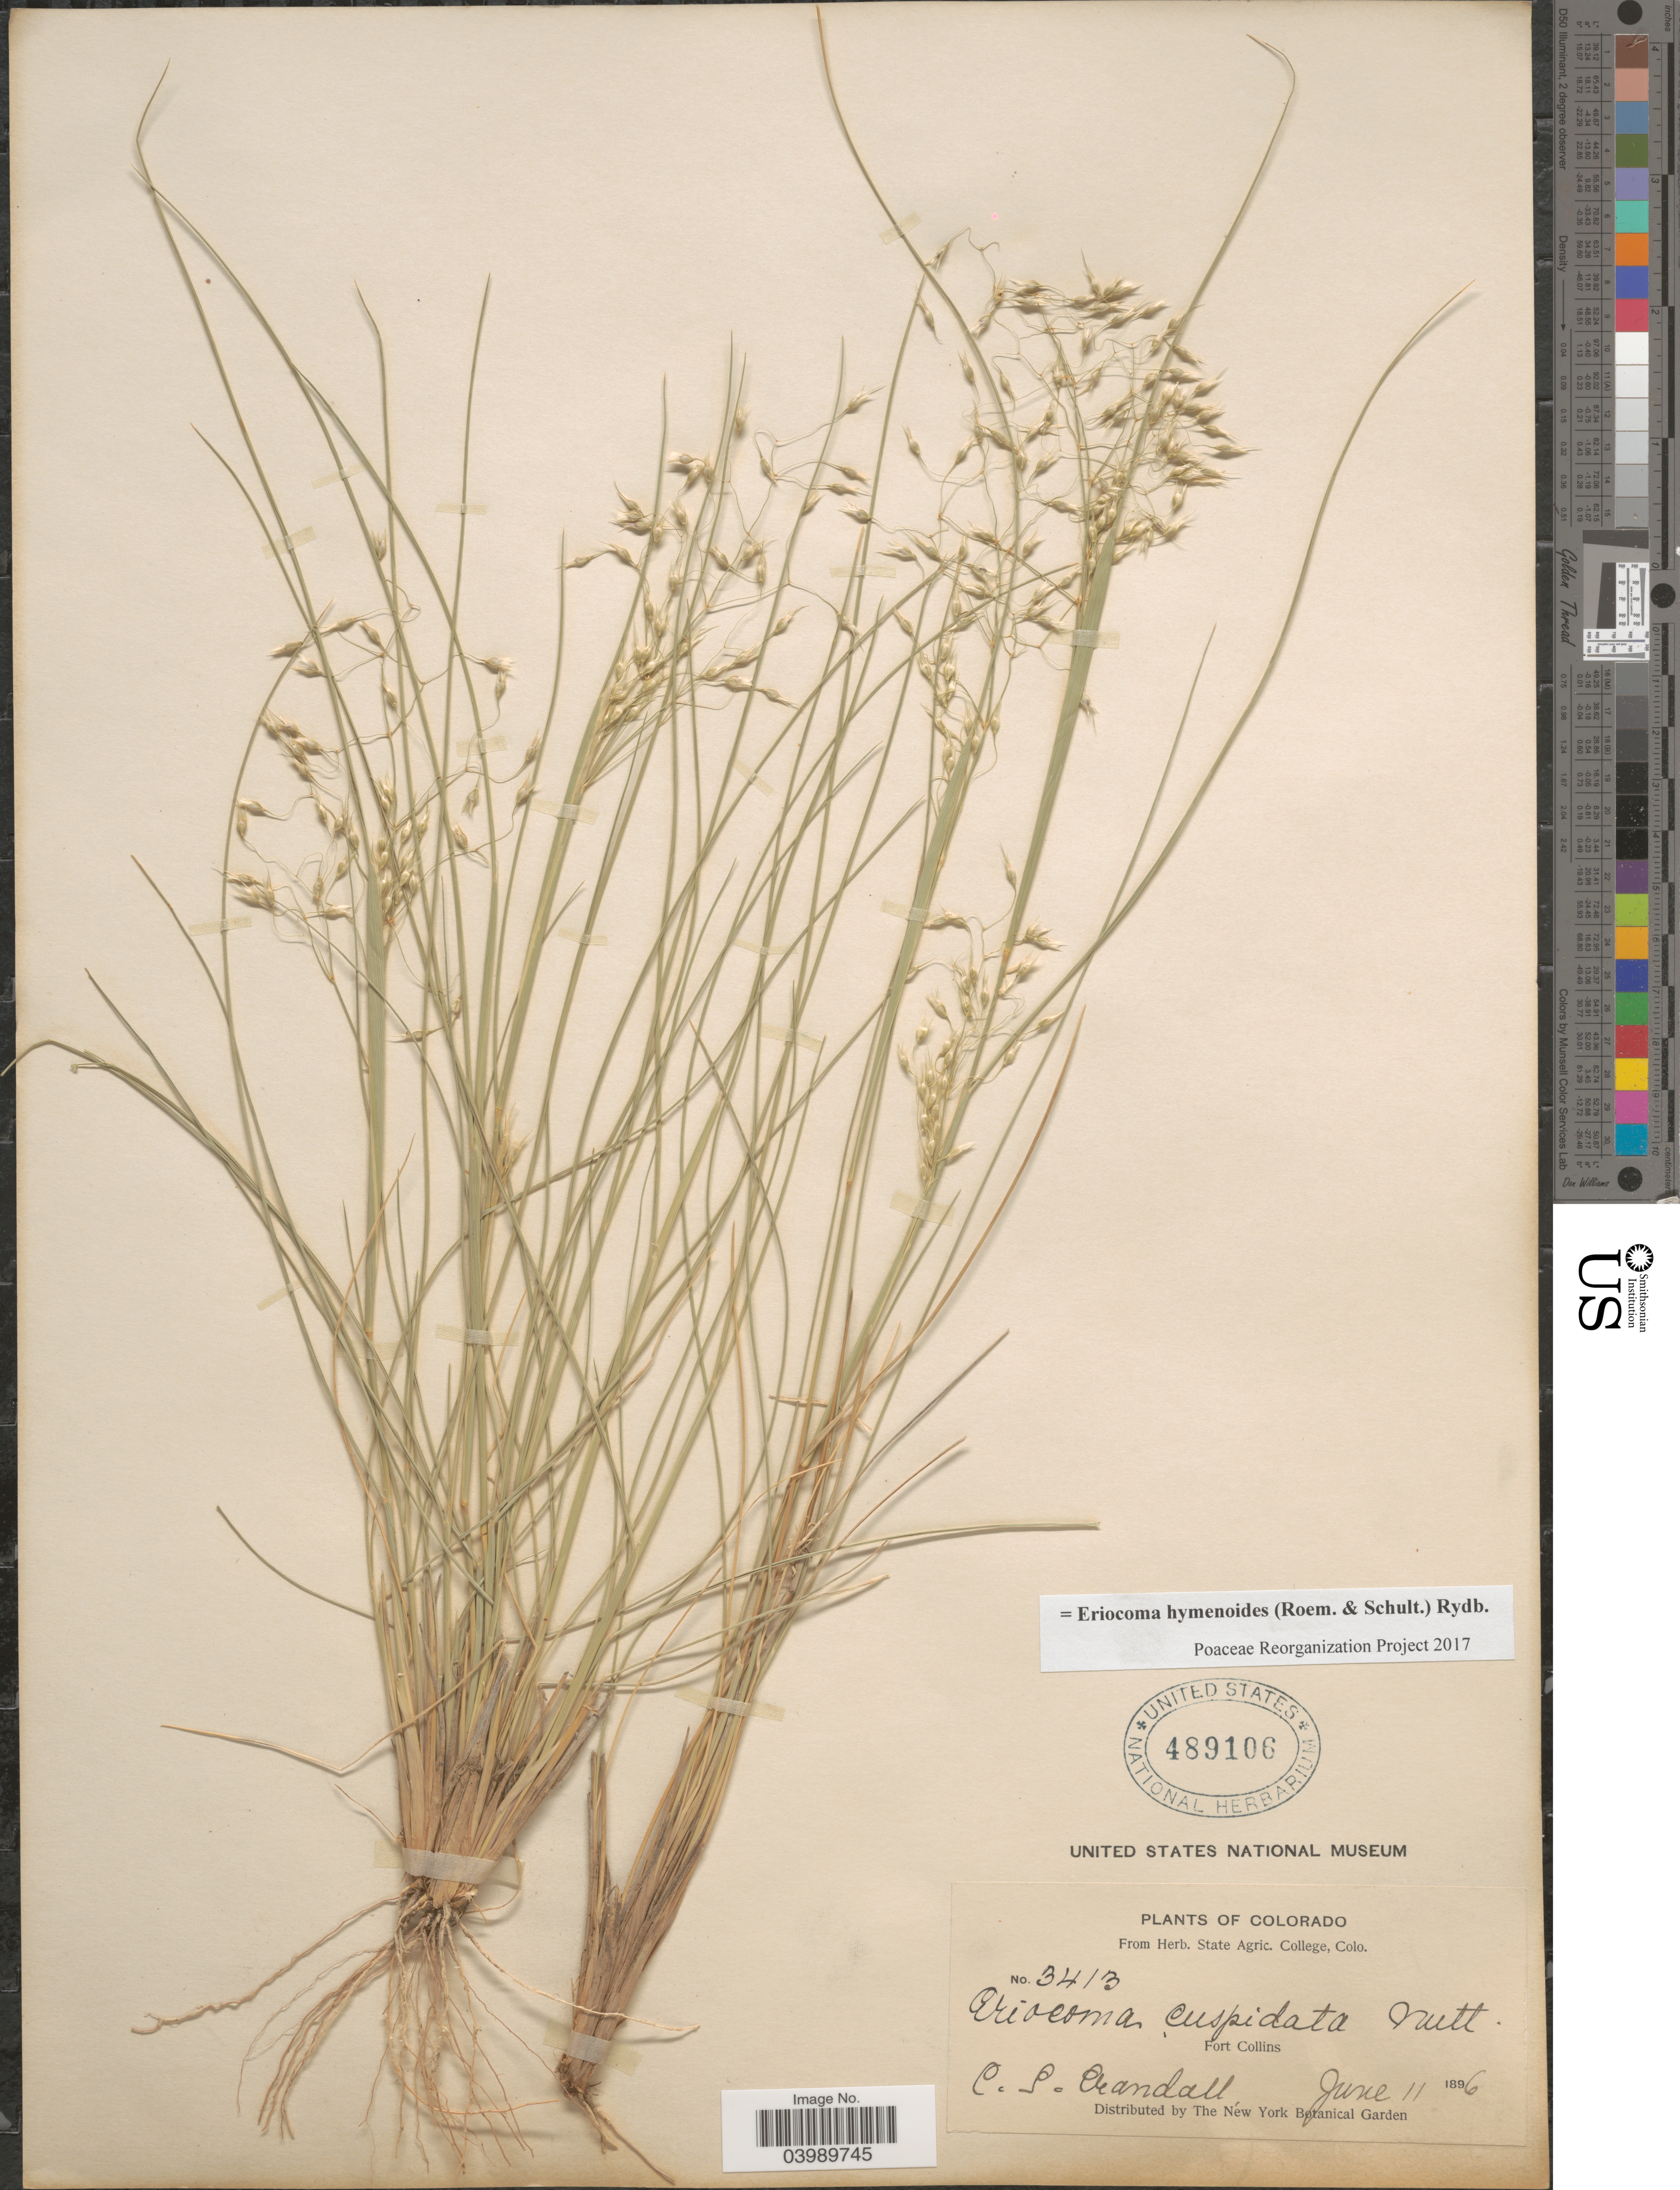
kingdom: Plantae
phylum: Tracheophyta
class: Liliopsida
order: Poales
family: Poaceae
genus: Eriocoma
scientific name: Eriocoma hymenoides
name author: (Roem. & Schult.) Rydb.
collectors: C. Crandall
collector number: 3413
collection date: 1896-06-11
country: United States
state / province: Colorado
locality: Fort Collins.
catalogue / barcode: US 489106